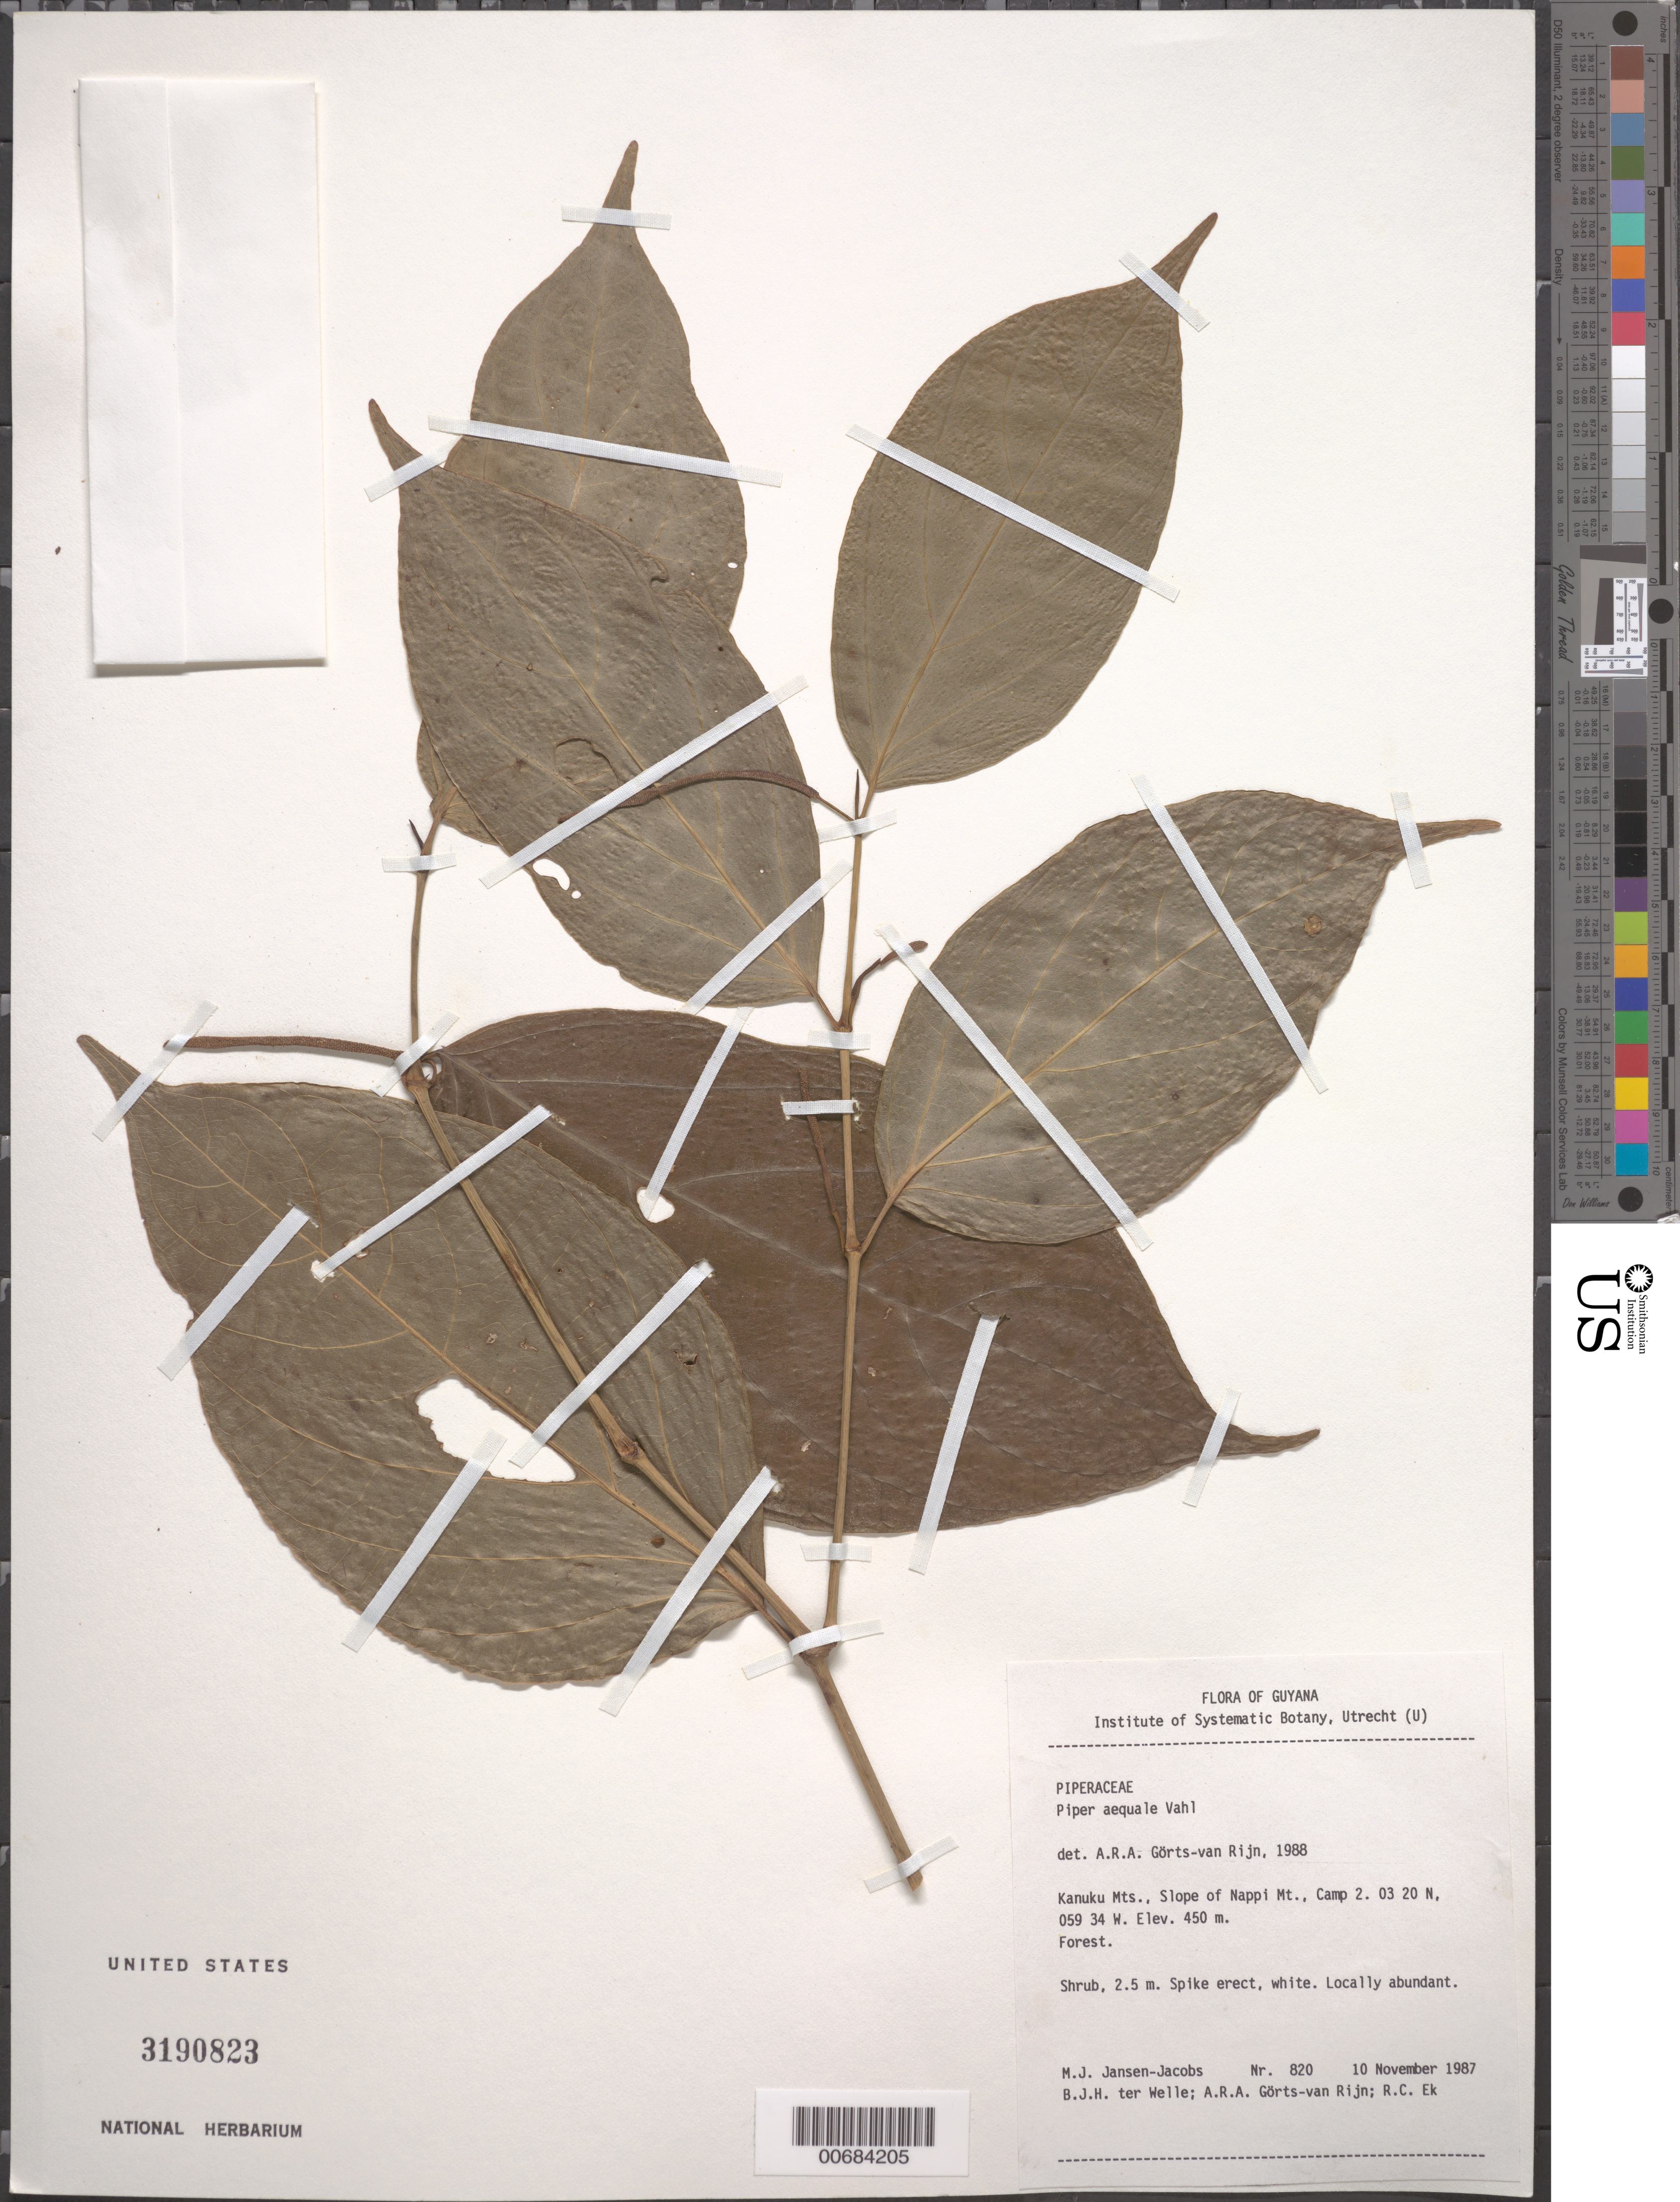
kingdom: Plantae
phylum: Tracheophyta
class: Magnoliopsida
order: Piperales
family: Piperaceae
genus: Piper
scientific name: Piper aequale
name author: Vahl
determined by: Görts-van Rijn, A. R. A.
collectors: M. J. Jansen-Jacobs, B. Welle, A. .R. A. Görts-van Rijn & R. C. Ek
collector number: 820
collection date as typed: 10-Nov-87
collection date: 1987-11-10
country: Guyana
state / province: U. Takutu-U. Essequibo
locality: Kanuku Mts., slope of Nappi Mt., camp 2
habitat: Forest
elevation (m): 450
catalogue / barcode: US 3190823